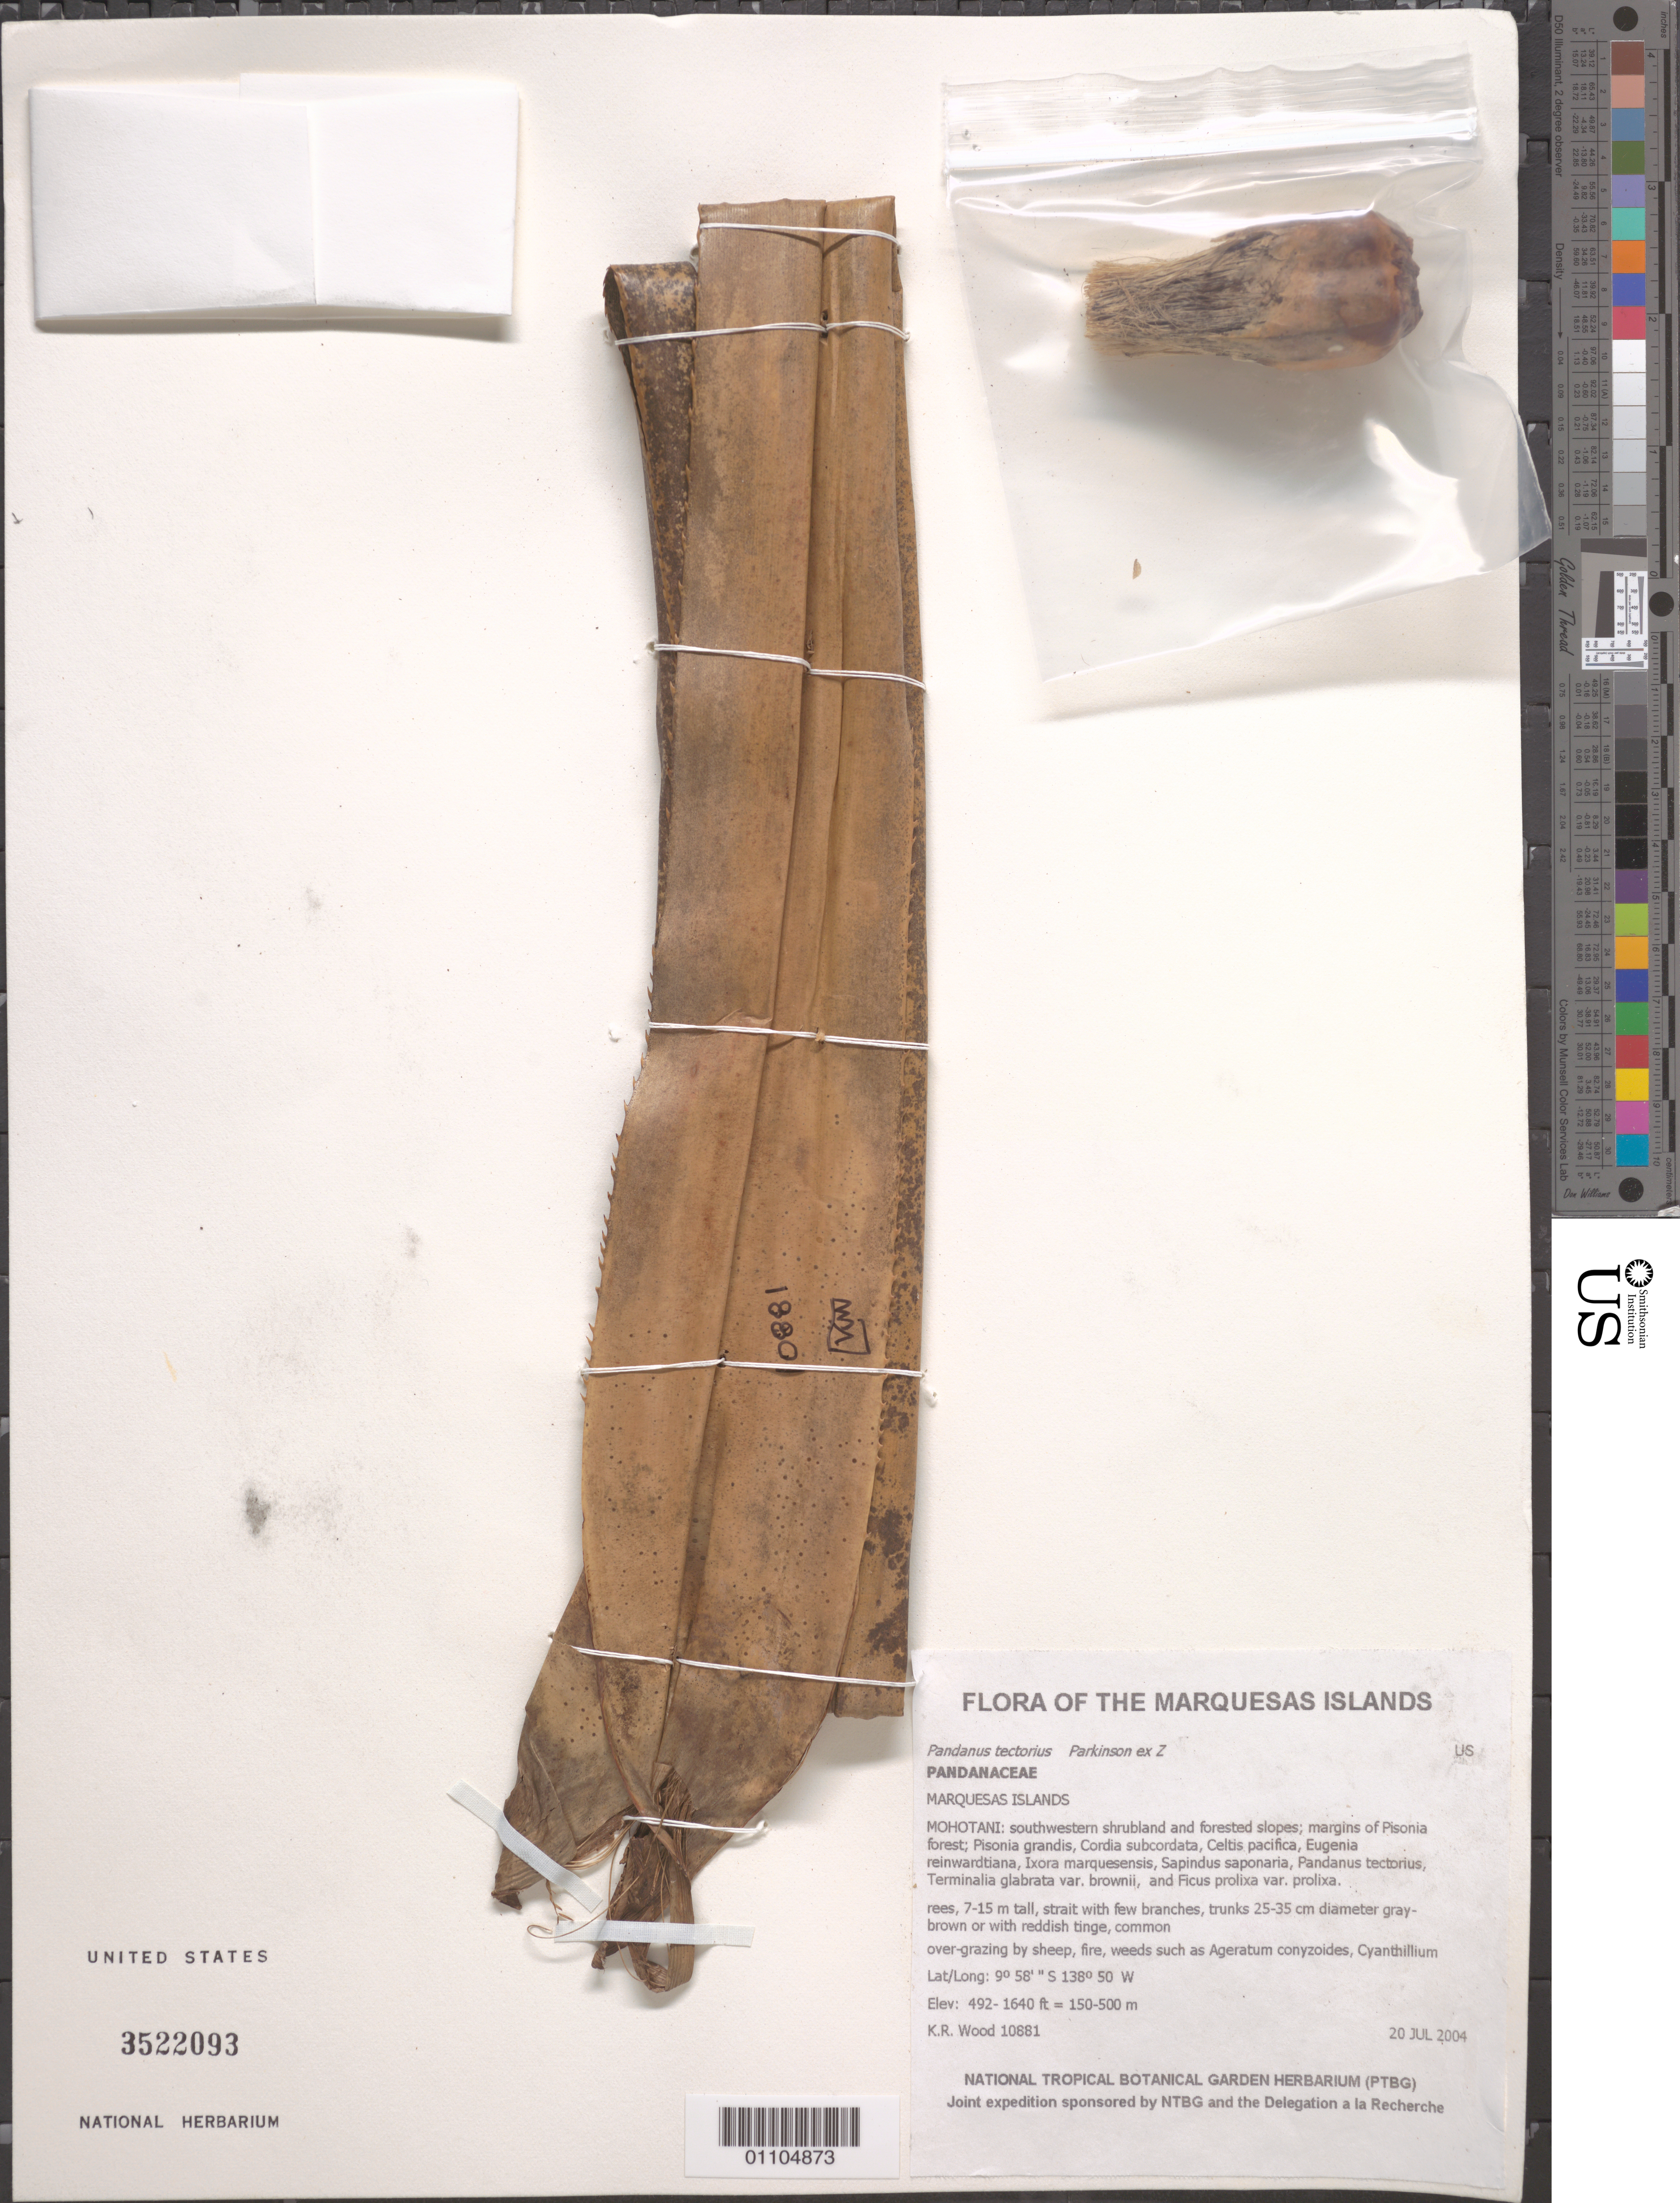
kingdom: Plantae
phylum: Tracheophyta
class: Liliopsida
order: Pandanales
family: Pandanaceae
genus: Pandanus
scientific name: Pandanus tectorius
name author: Parkinson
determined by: Lorence, David H., (PTBG), National Tropical Botanical Garden (UNITED STATES)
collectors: K. R. Wood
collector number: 10881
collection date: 2004-07-20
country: French Polynesia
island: Mohotani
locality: Southwestern shrubland and forested slopes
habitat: Margins of Pisonia forest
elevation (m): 150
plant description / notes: Over-grazing by sheep, fire, weeds such as Ageratum conyzoides, Cyanthillium cinereum, Chamaesyce hirta, Senna occidentalis, Ocimum gratissimum, Abutilon hirtum, Passiflora foetida, Rhynchelytrum repens, and Urochloa reptans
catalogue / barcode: US 3522093